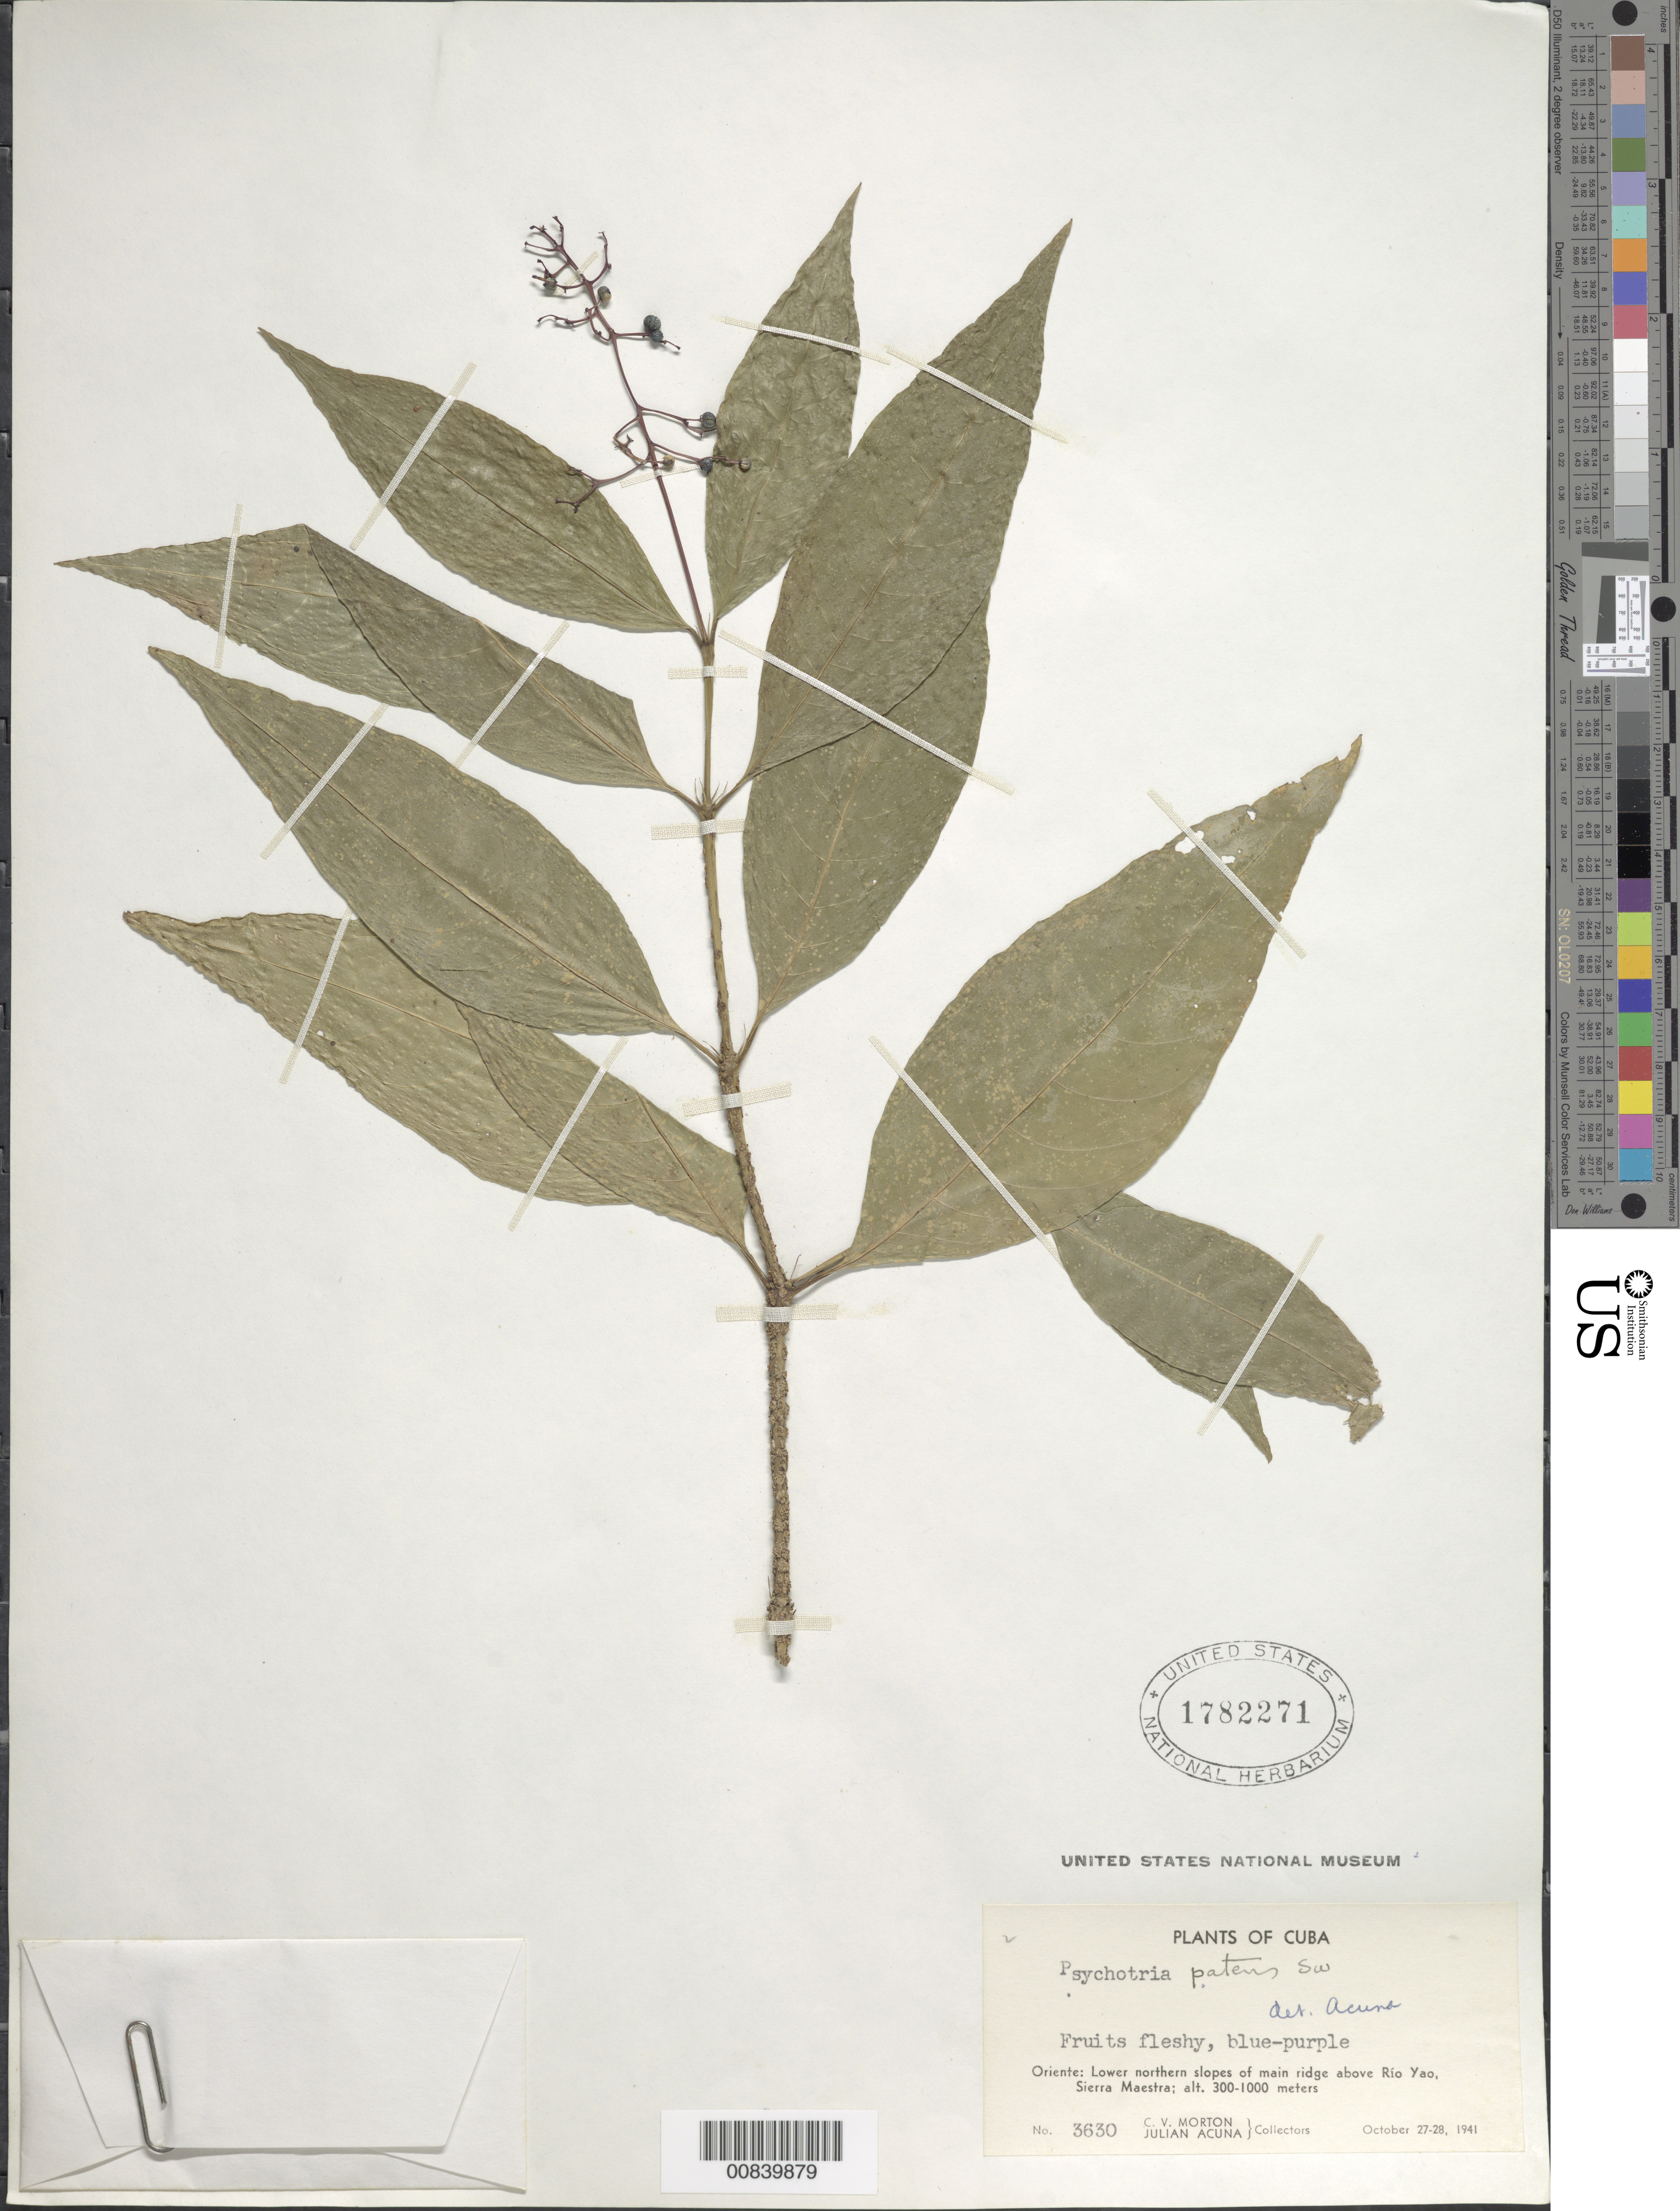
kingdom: Plantae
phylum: Tracheophyta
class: Magnoliopsida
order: Gentianales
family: Rubiaceae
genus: Psychotria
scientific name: Psychotria patens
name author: Sw.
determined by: Acuña, J. B.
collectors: C. V. Morton & J. Acuña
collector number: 3630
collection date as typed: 27 Oct 1941 to 28 Oct 1941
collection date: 1941-10-27/1941-10-28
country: Cuba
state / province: Oriente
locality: Lower northern slopes of main ridge above Rio Yao, Sierra Maestra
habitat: Montane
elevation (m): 300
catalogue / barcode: US 1782271